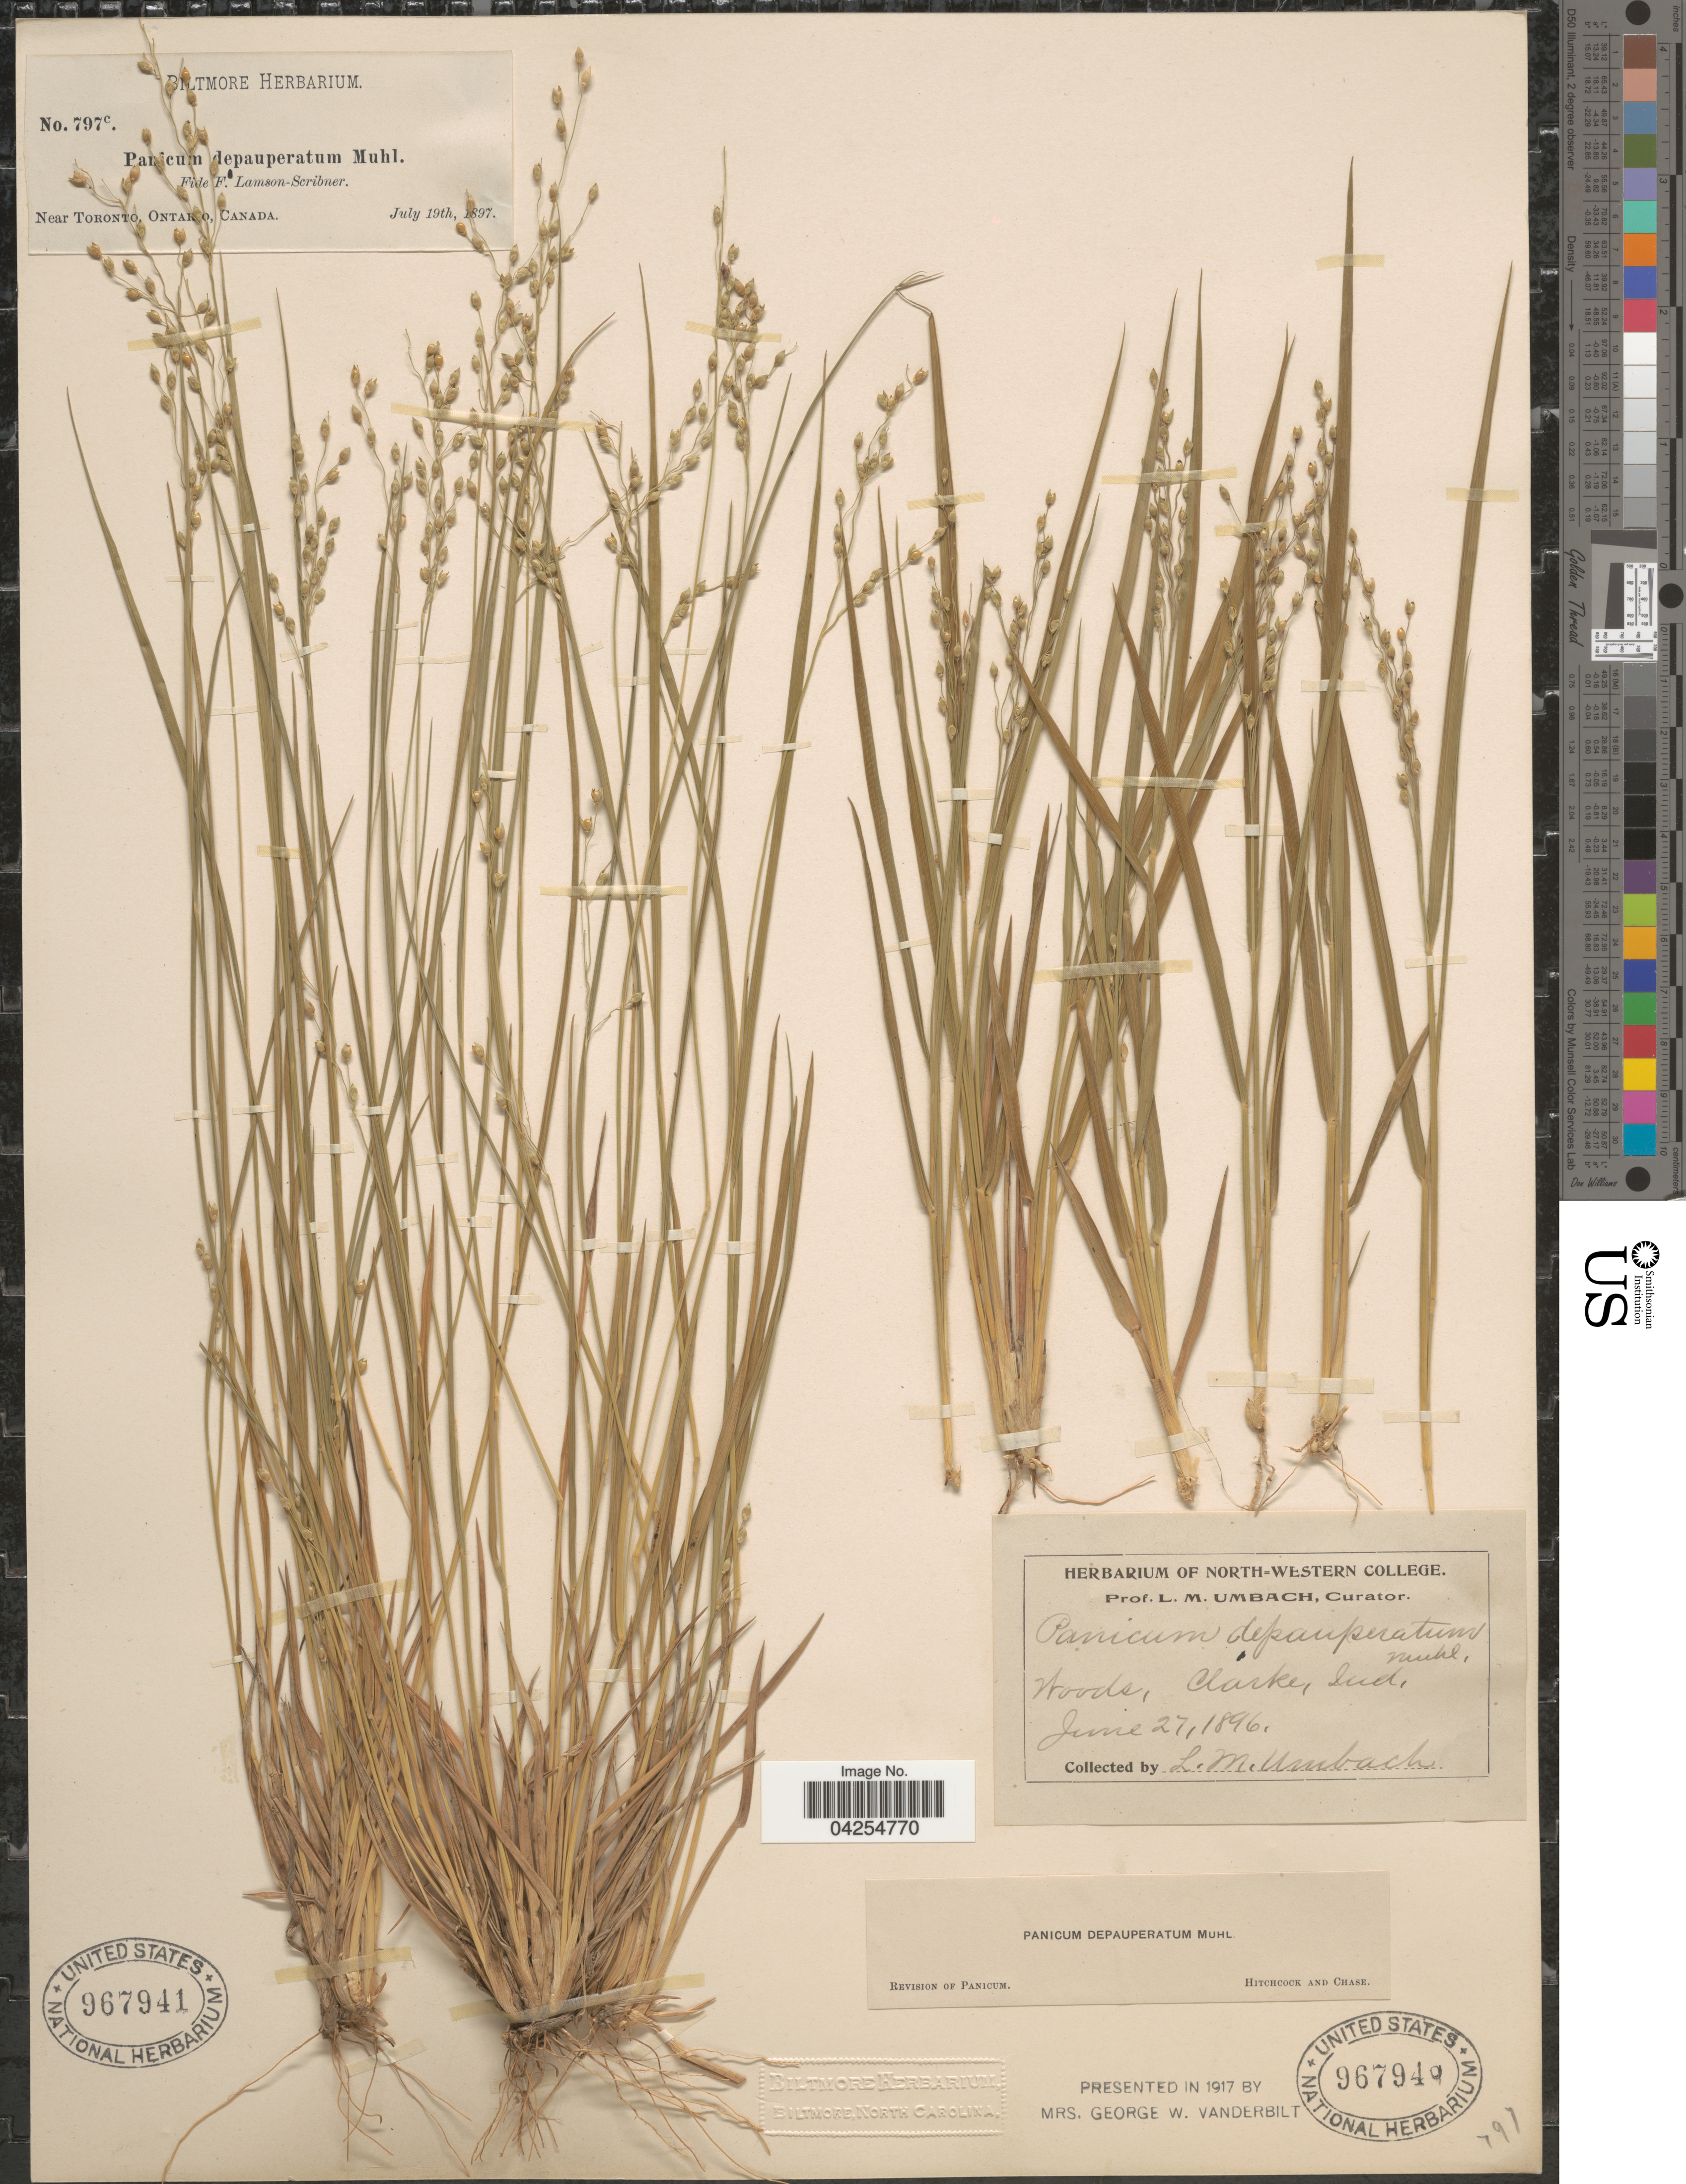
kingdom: Plantae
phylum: Tracheophyta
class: Liliopsida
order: Poales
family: Poaceae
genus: Dichanthelium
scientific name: Dichanthelium depauperatum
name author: (Muhl.) Gould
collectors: ex herb. Biltmore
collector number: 797c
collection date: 1897-07-19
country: Canada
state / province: Ontario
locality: Near Toronto.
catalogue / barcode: US 967941